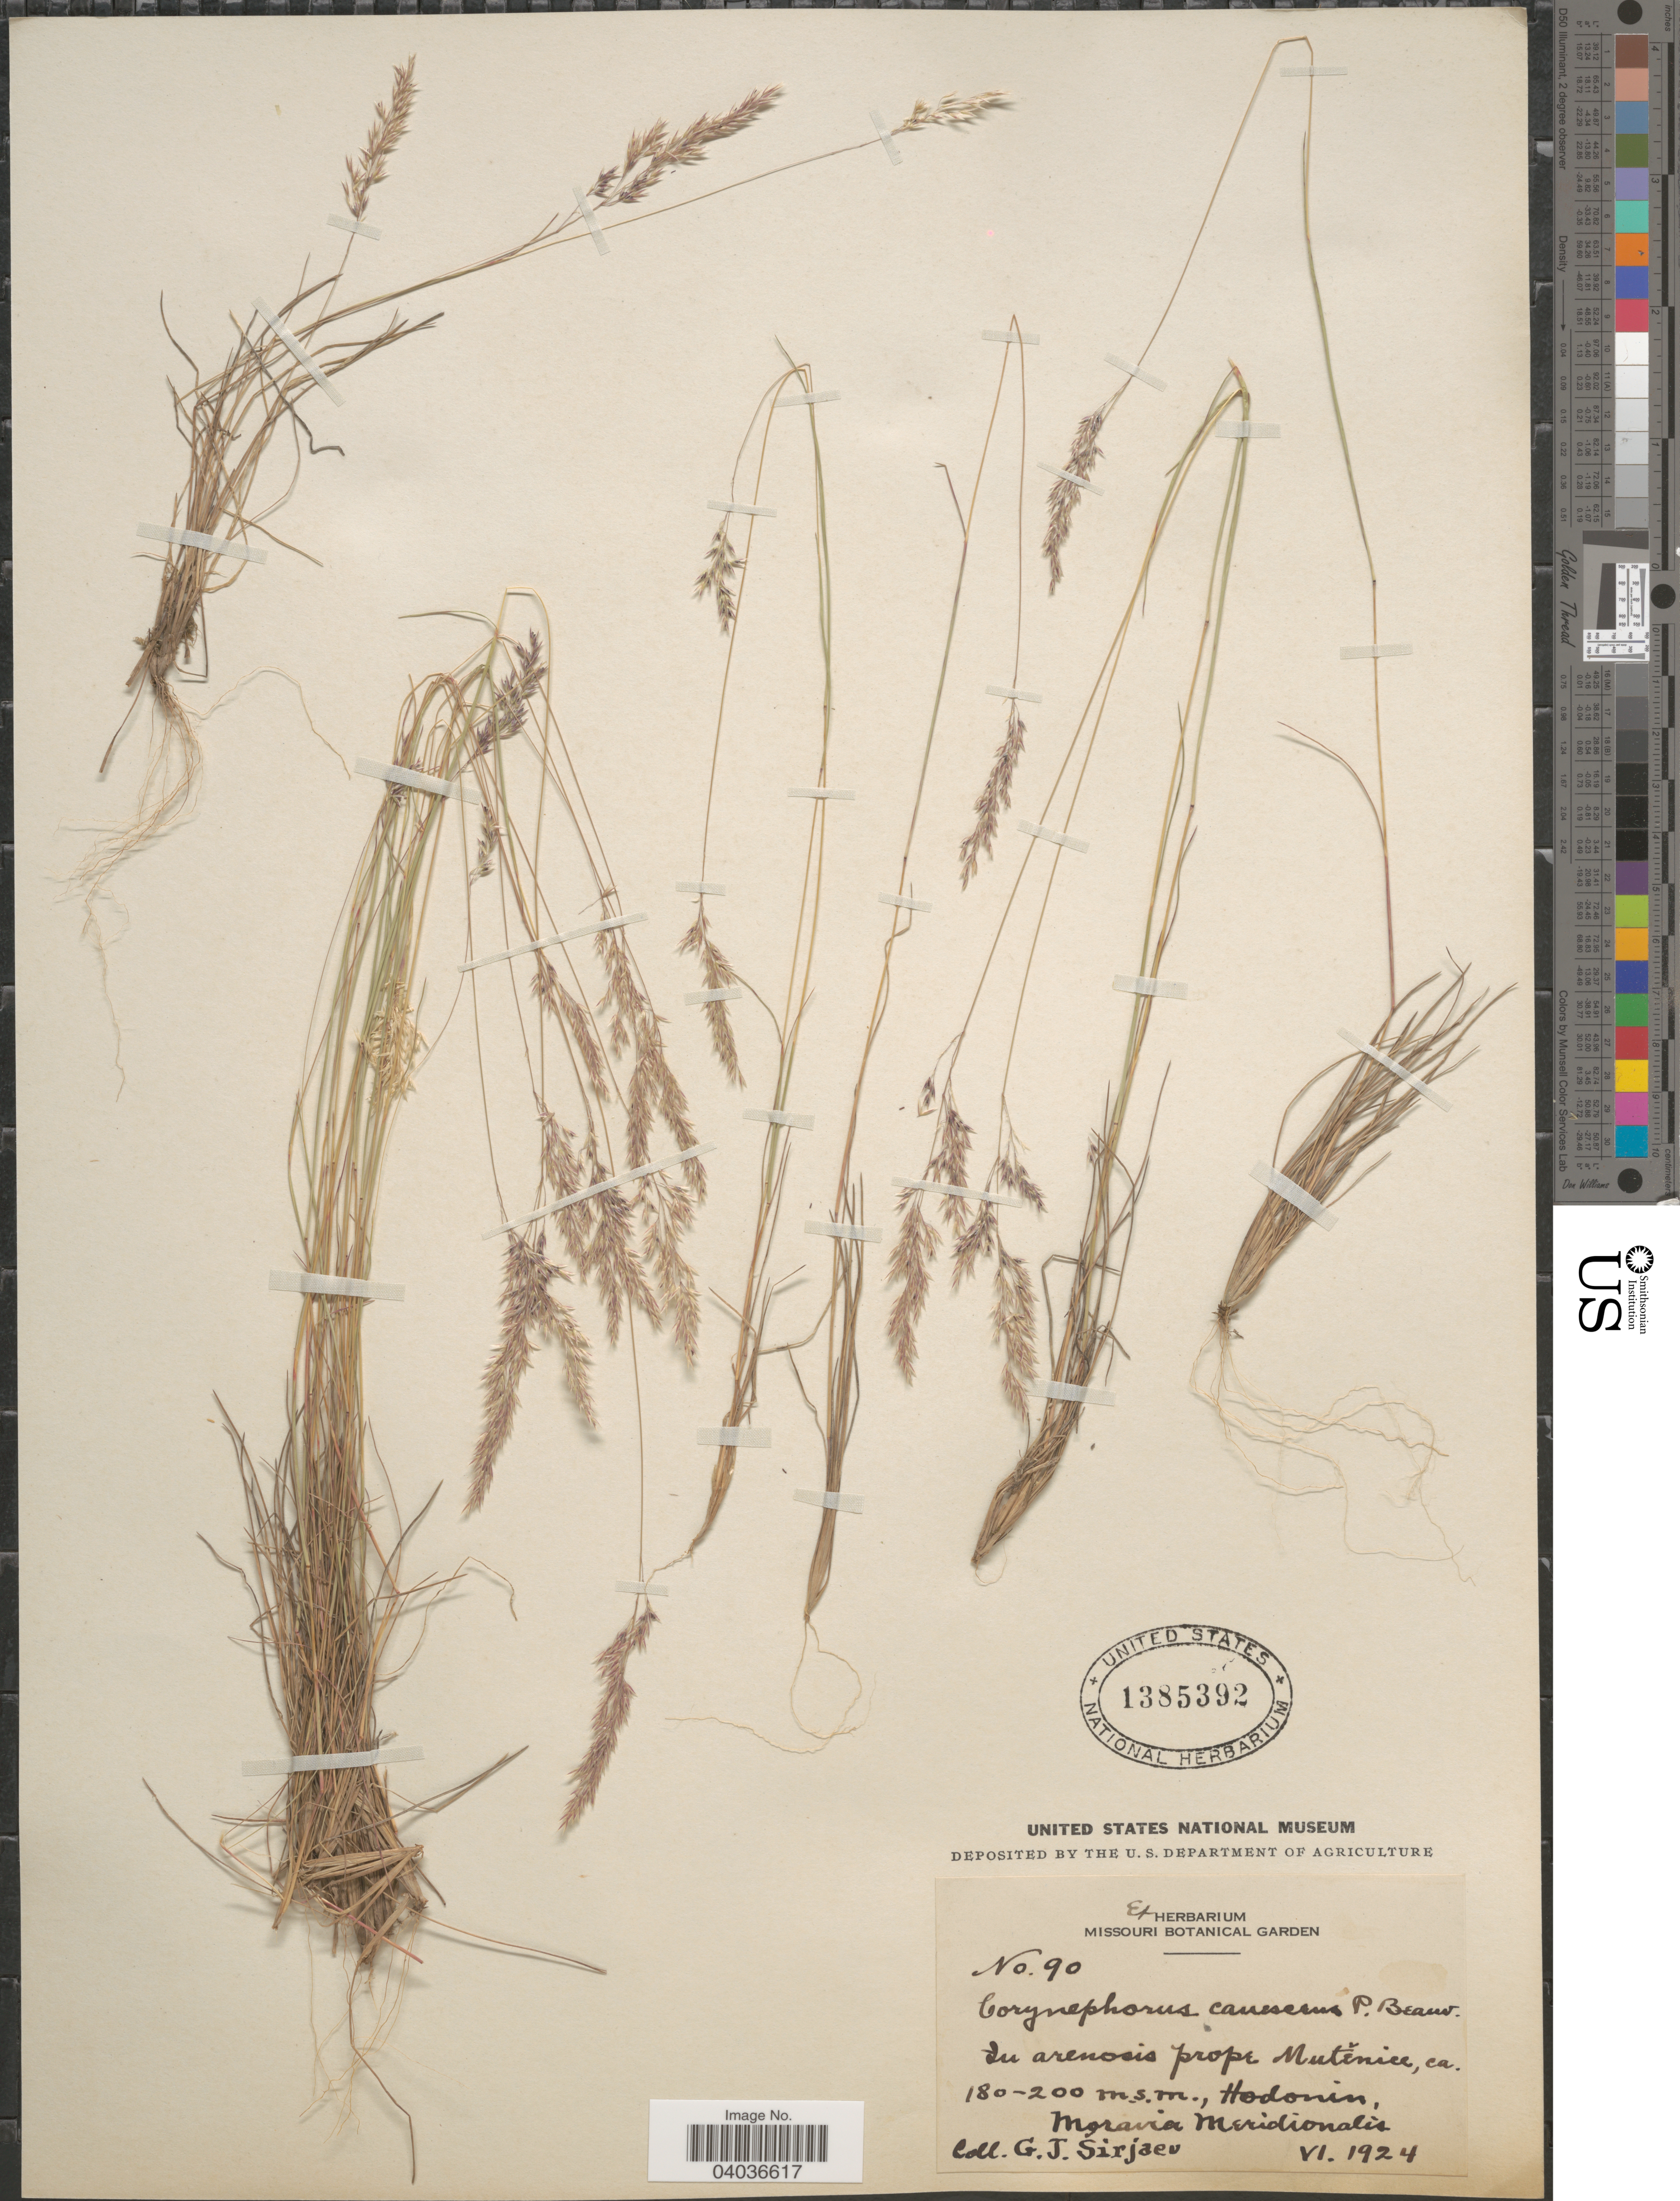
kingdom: Plantae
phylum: Tracheophyta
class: Liliopsida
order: Poales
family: Poaceae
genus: Corynephorus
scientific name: Corynephorus canescens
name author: (L, MEL) P. Beauv.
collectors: G. Sirjaev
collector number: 90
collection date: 1924-06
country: Czechia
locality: In arenosis prope Mutěnice, Hodonin, Moravia Meridionalis.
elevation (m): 180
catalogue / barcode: US 1385392